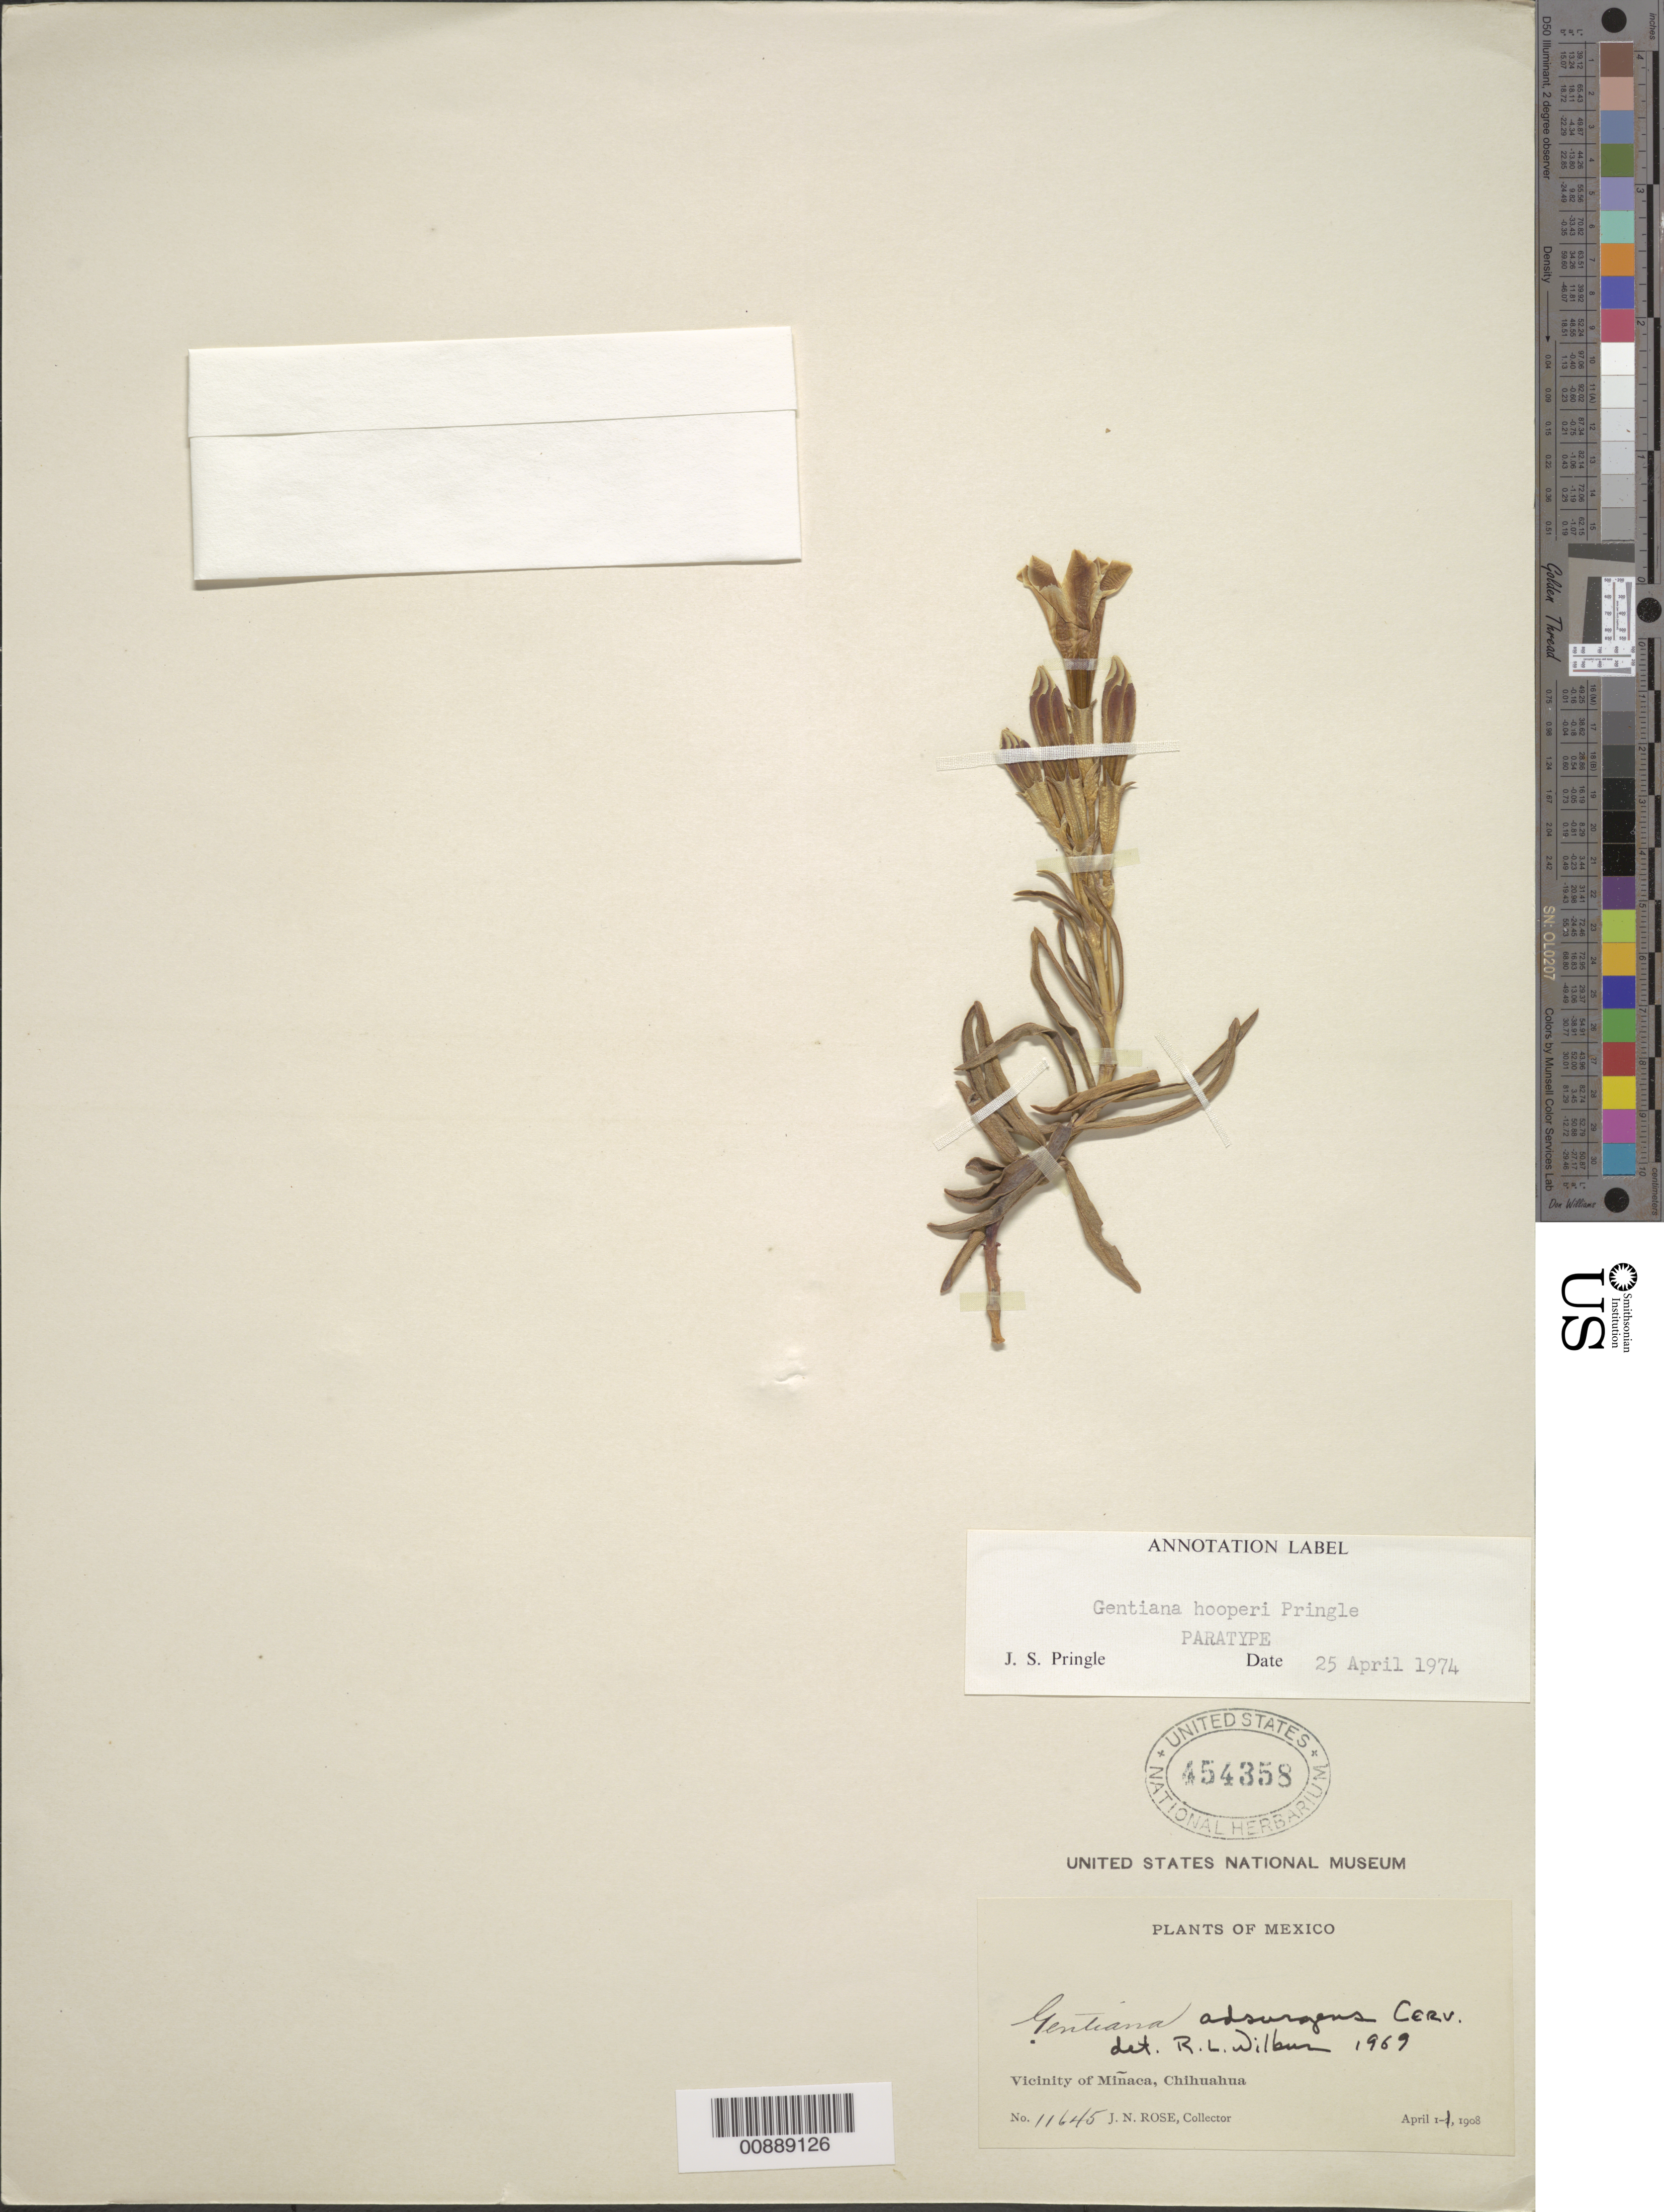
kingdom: Plantae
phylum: Tracheophyta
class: Magnoliopsida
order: Gentianales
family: Gentianaceae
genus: Gentiana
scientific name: Gentiana hooperi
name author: J.S. Pringle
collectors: J. N. Rose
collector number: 11645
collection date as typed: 01 Apr 1908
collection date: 1908-04-01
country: Mexico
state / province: Chihuahua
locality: Vicinity of Miñaca, Chihuahua.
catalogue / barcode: US 454358